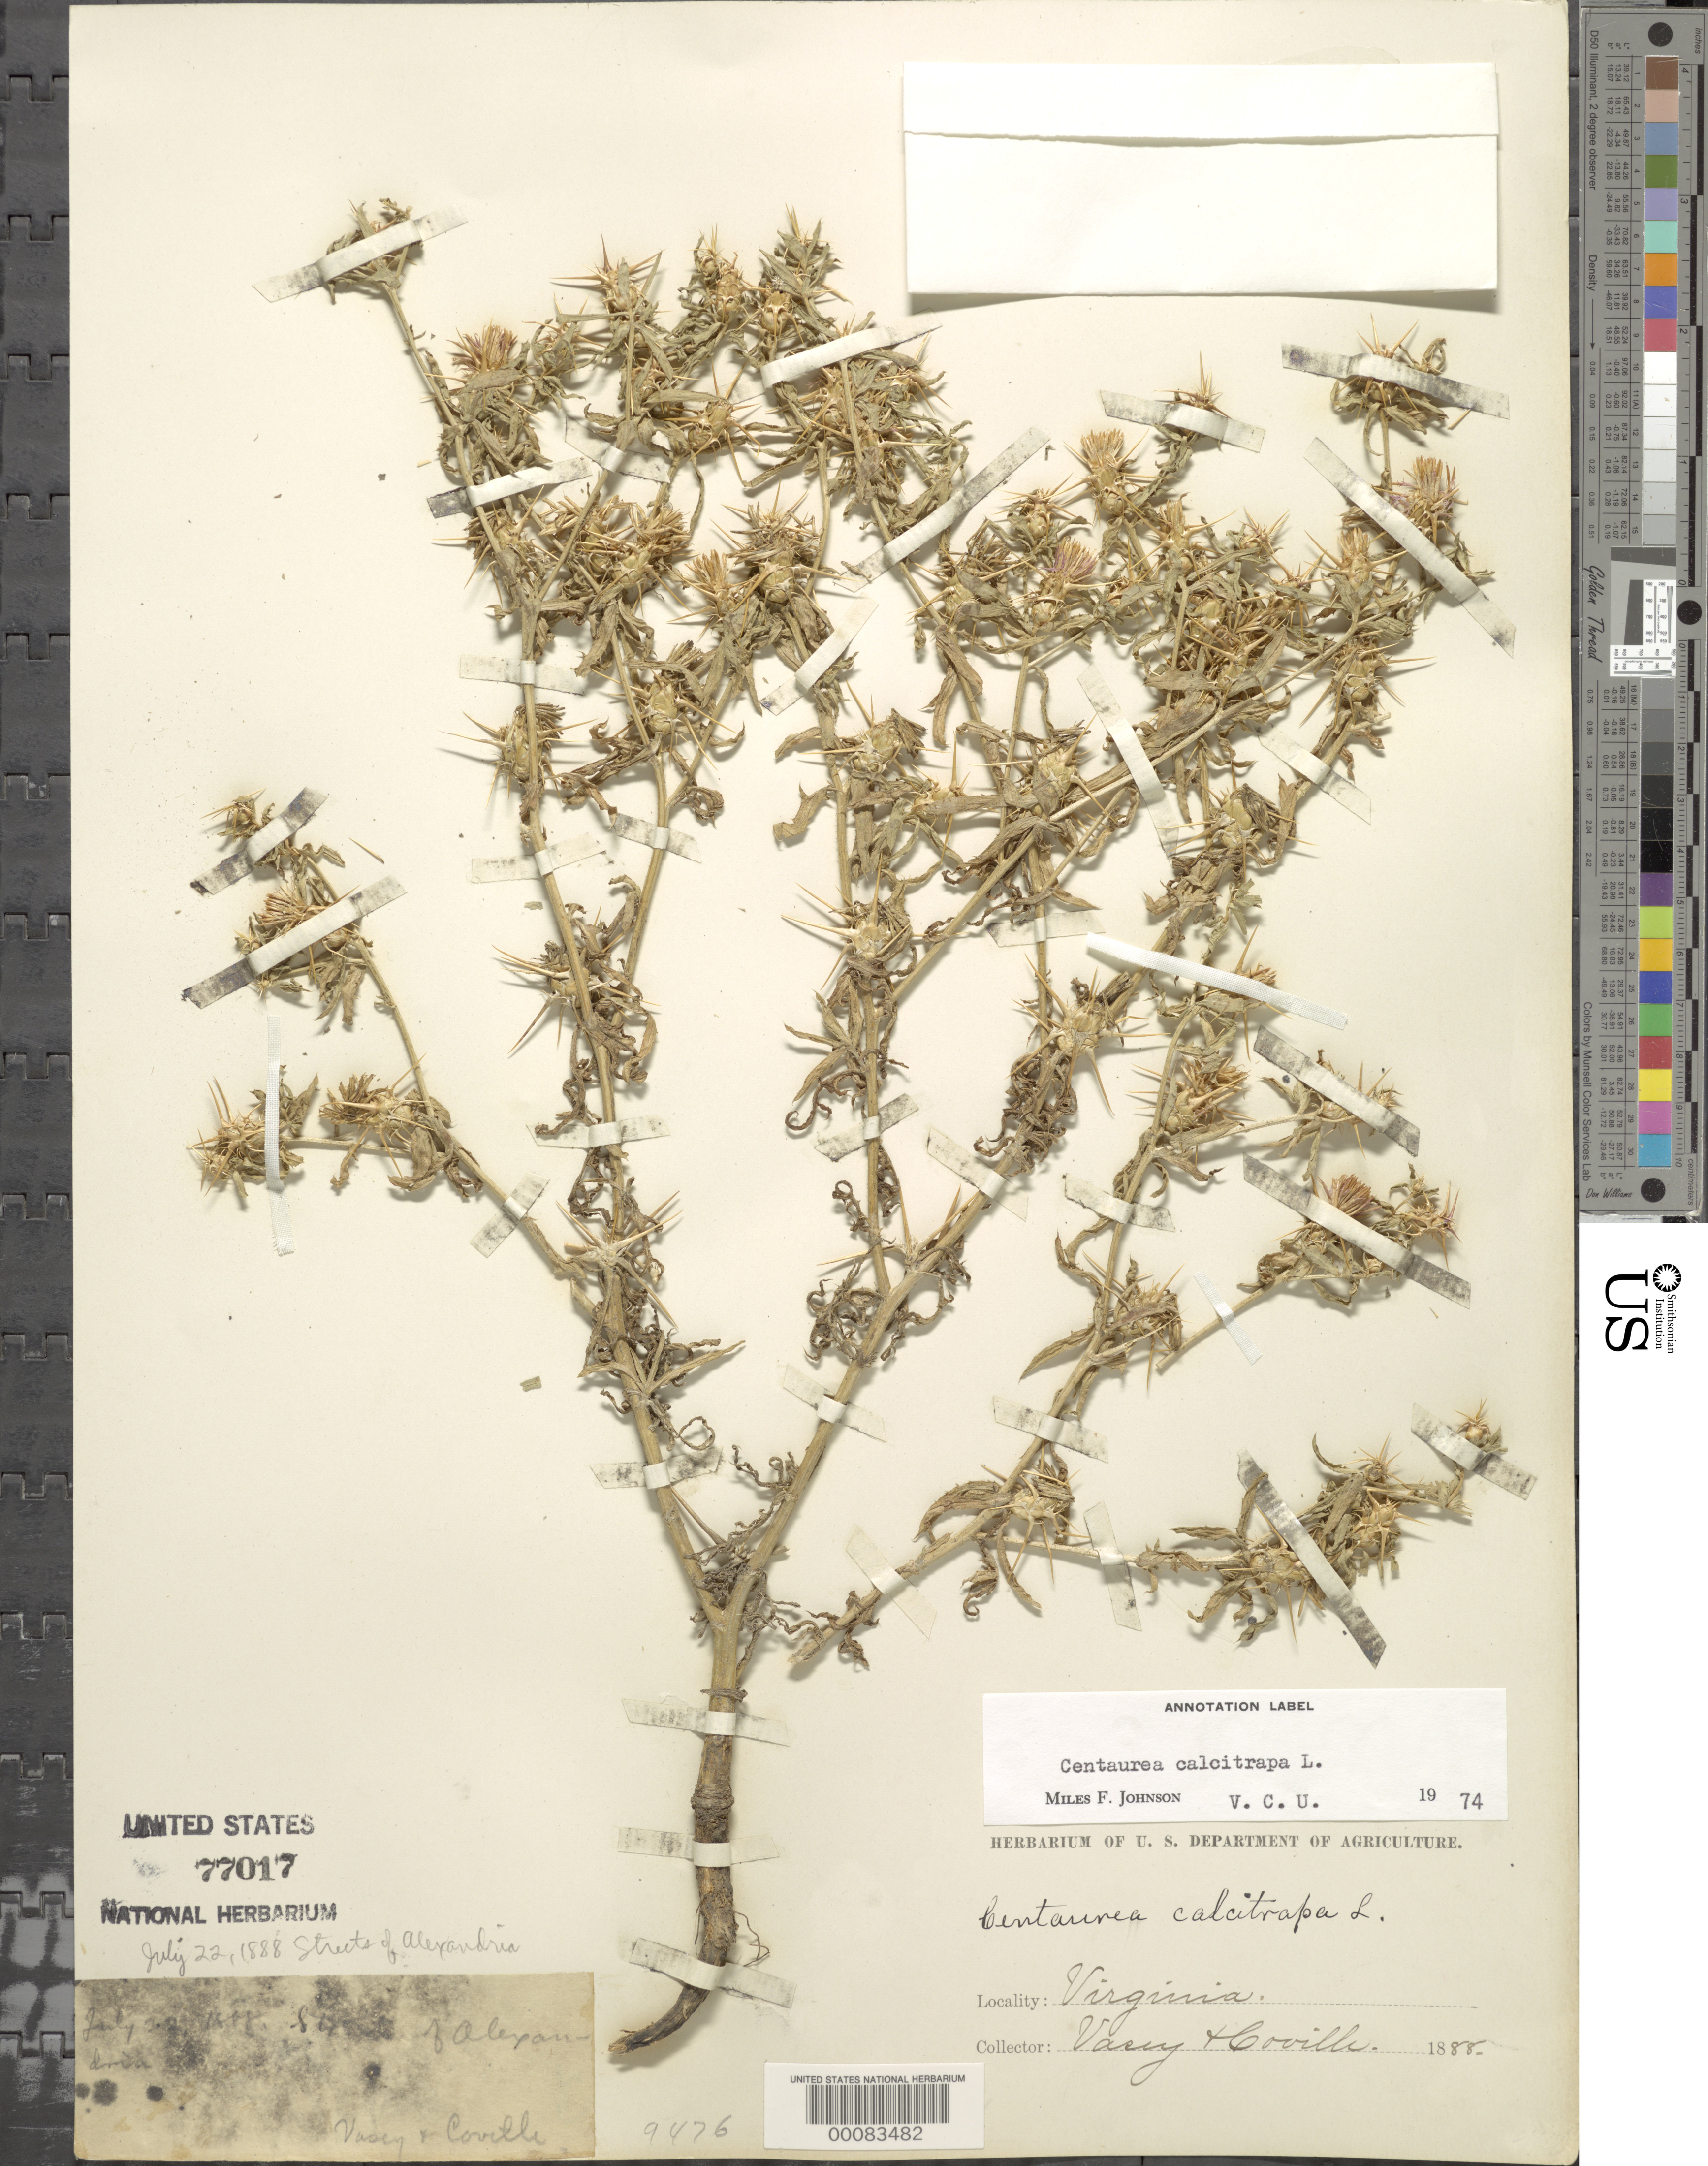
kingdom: Plantae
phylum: Tracheophyta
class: Magnoliopsida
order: Asterales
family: Asteraceae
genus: Centaurea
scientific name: Centaurea calcitrapa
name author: L.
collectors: G. Vasey & F. V. Coville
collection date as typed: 22 Jul 1888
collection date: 1888-07-22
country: United States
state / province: Virginia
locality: Streets of Alexandria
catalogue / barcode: US 77017